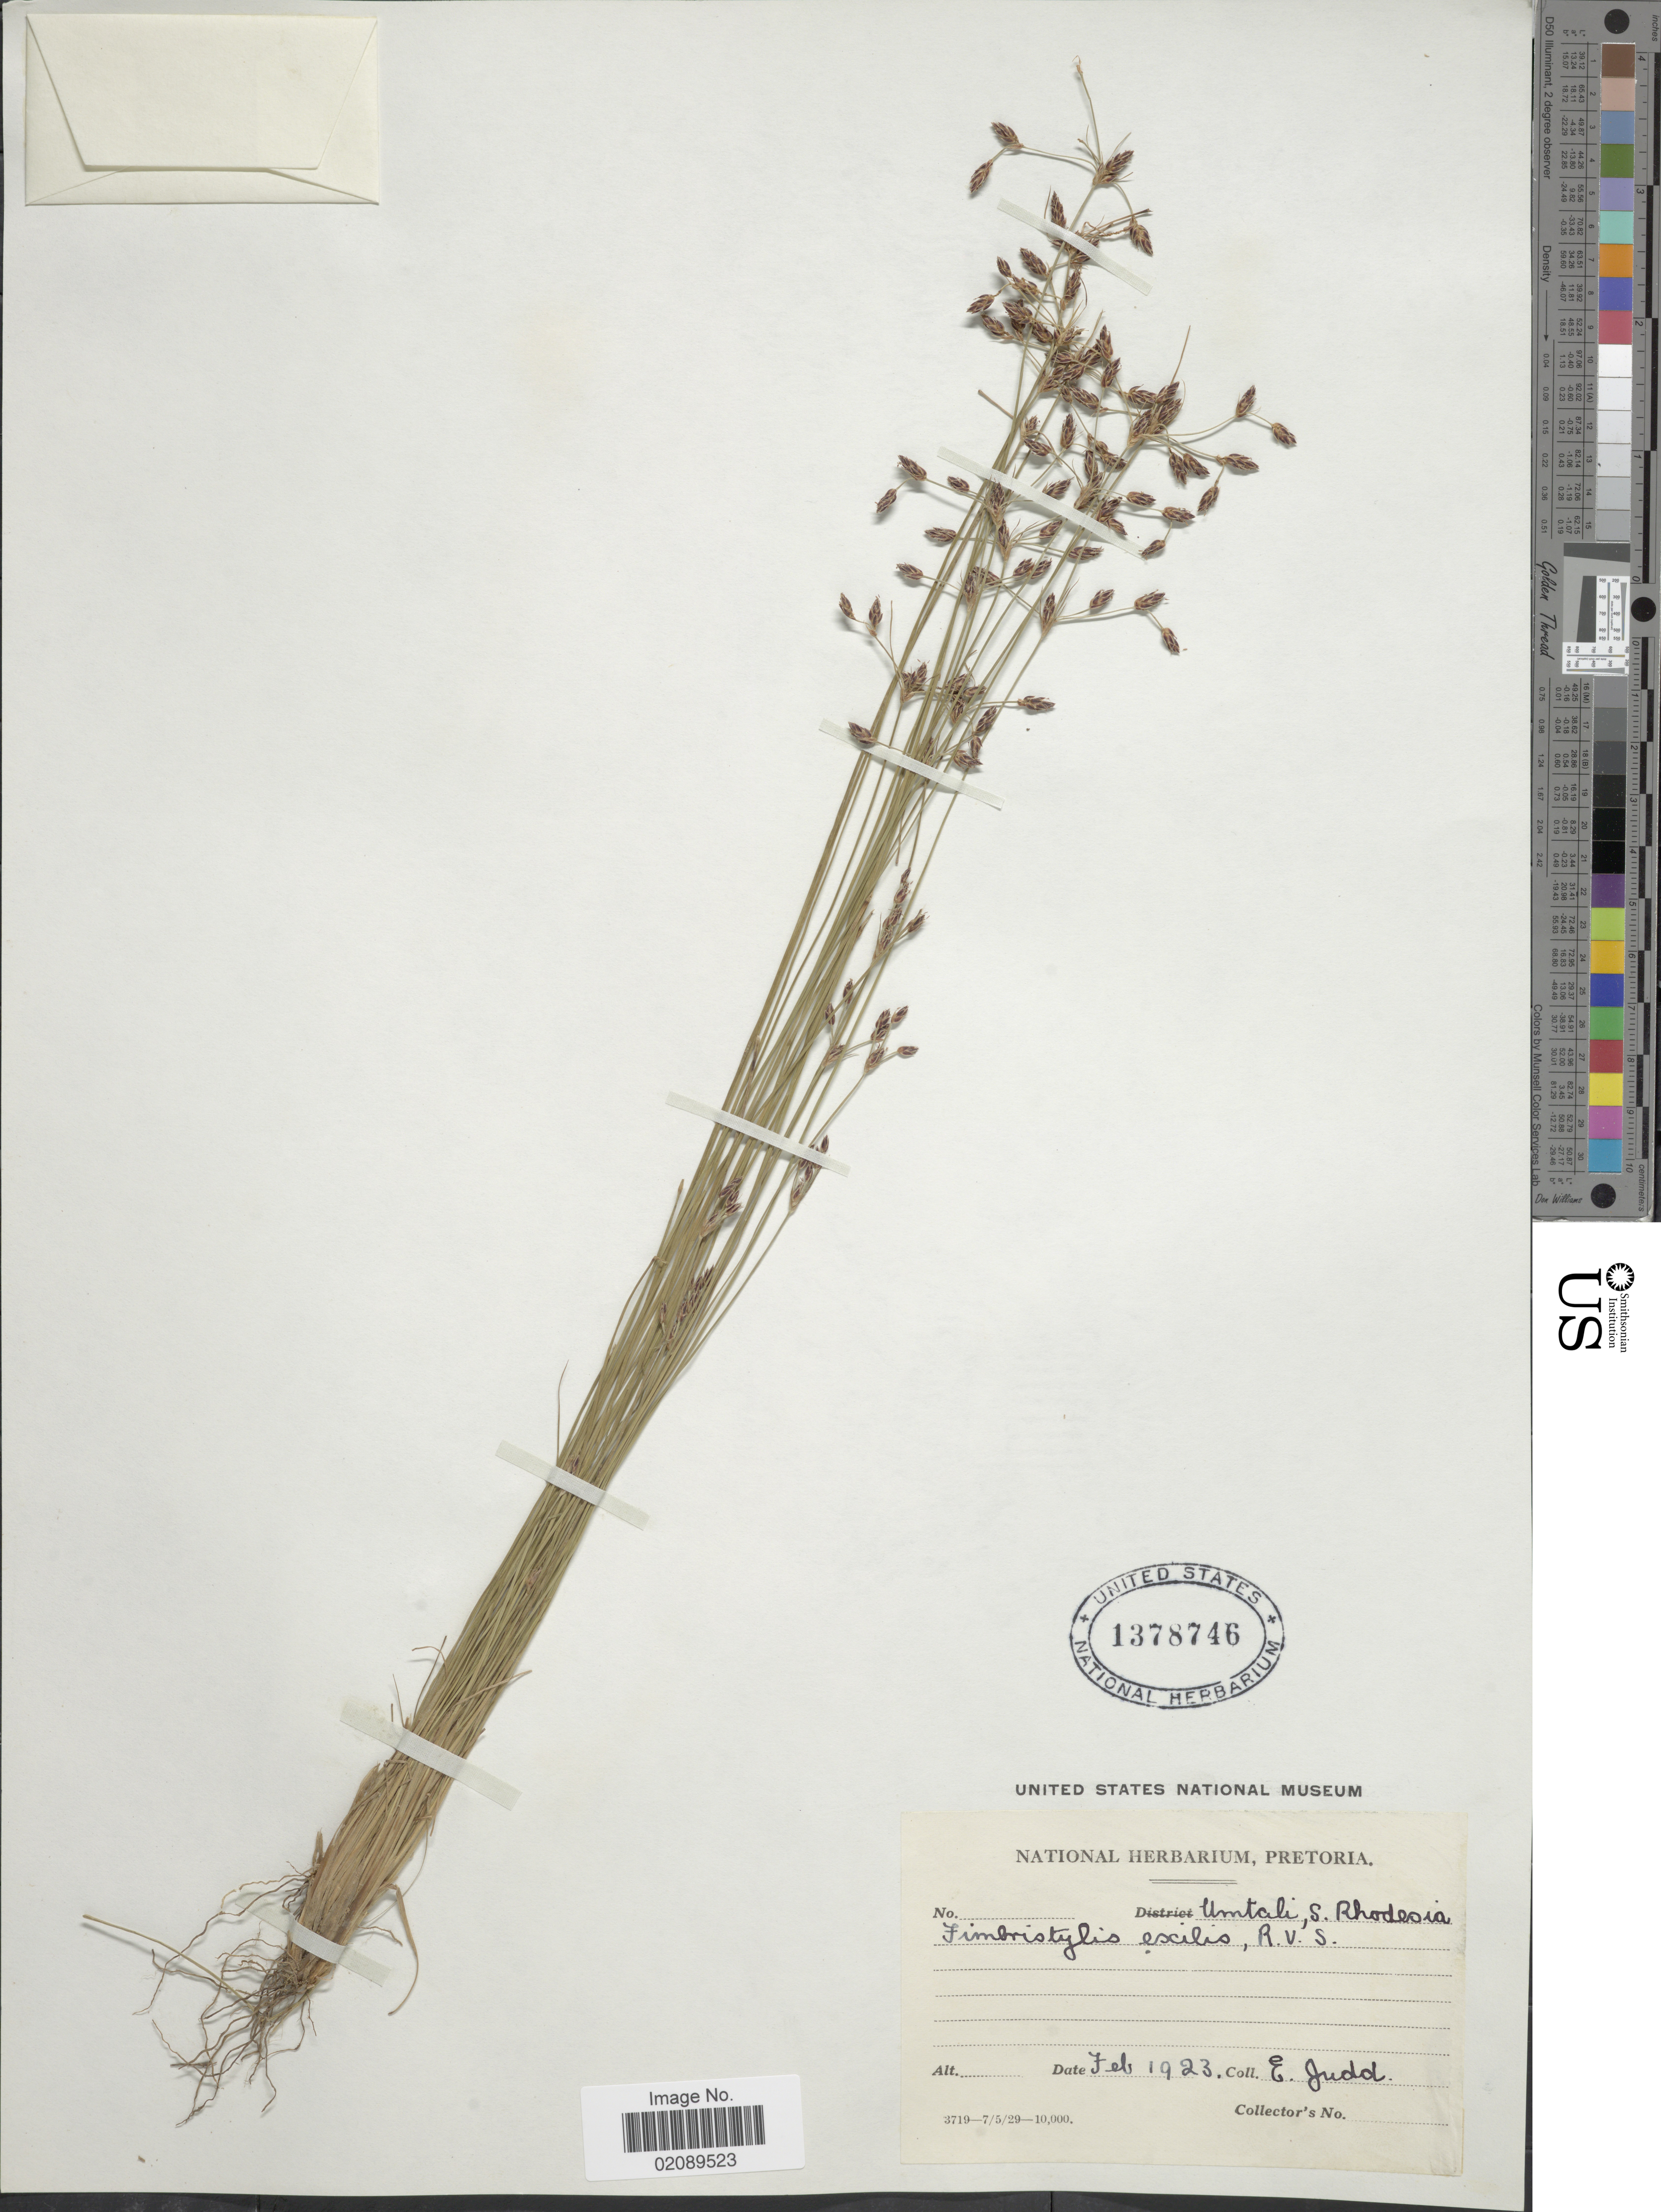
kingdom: Plantae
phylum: Tracheophyta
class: Liliopsida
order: Poales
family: Cyperaceae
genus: Bulbostylis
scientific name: Bulbostylis hispidula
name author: (Vahl) R.W. Haines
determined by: Strong, Mark T., (BOT), Smithsonian Institution - National Museum of Natural History (UNITED STATES)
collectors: E. Judd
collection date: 1923-02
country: Zimbabwe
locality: Umtali,S. Rhodesia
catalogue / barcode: US 1378746